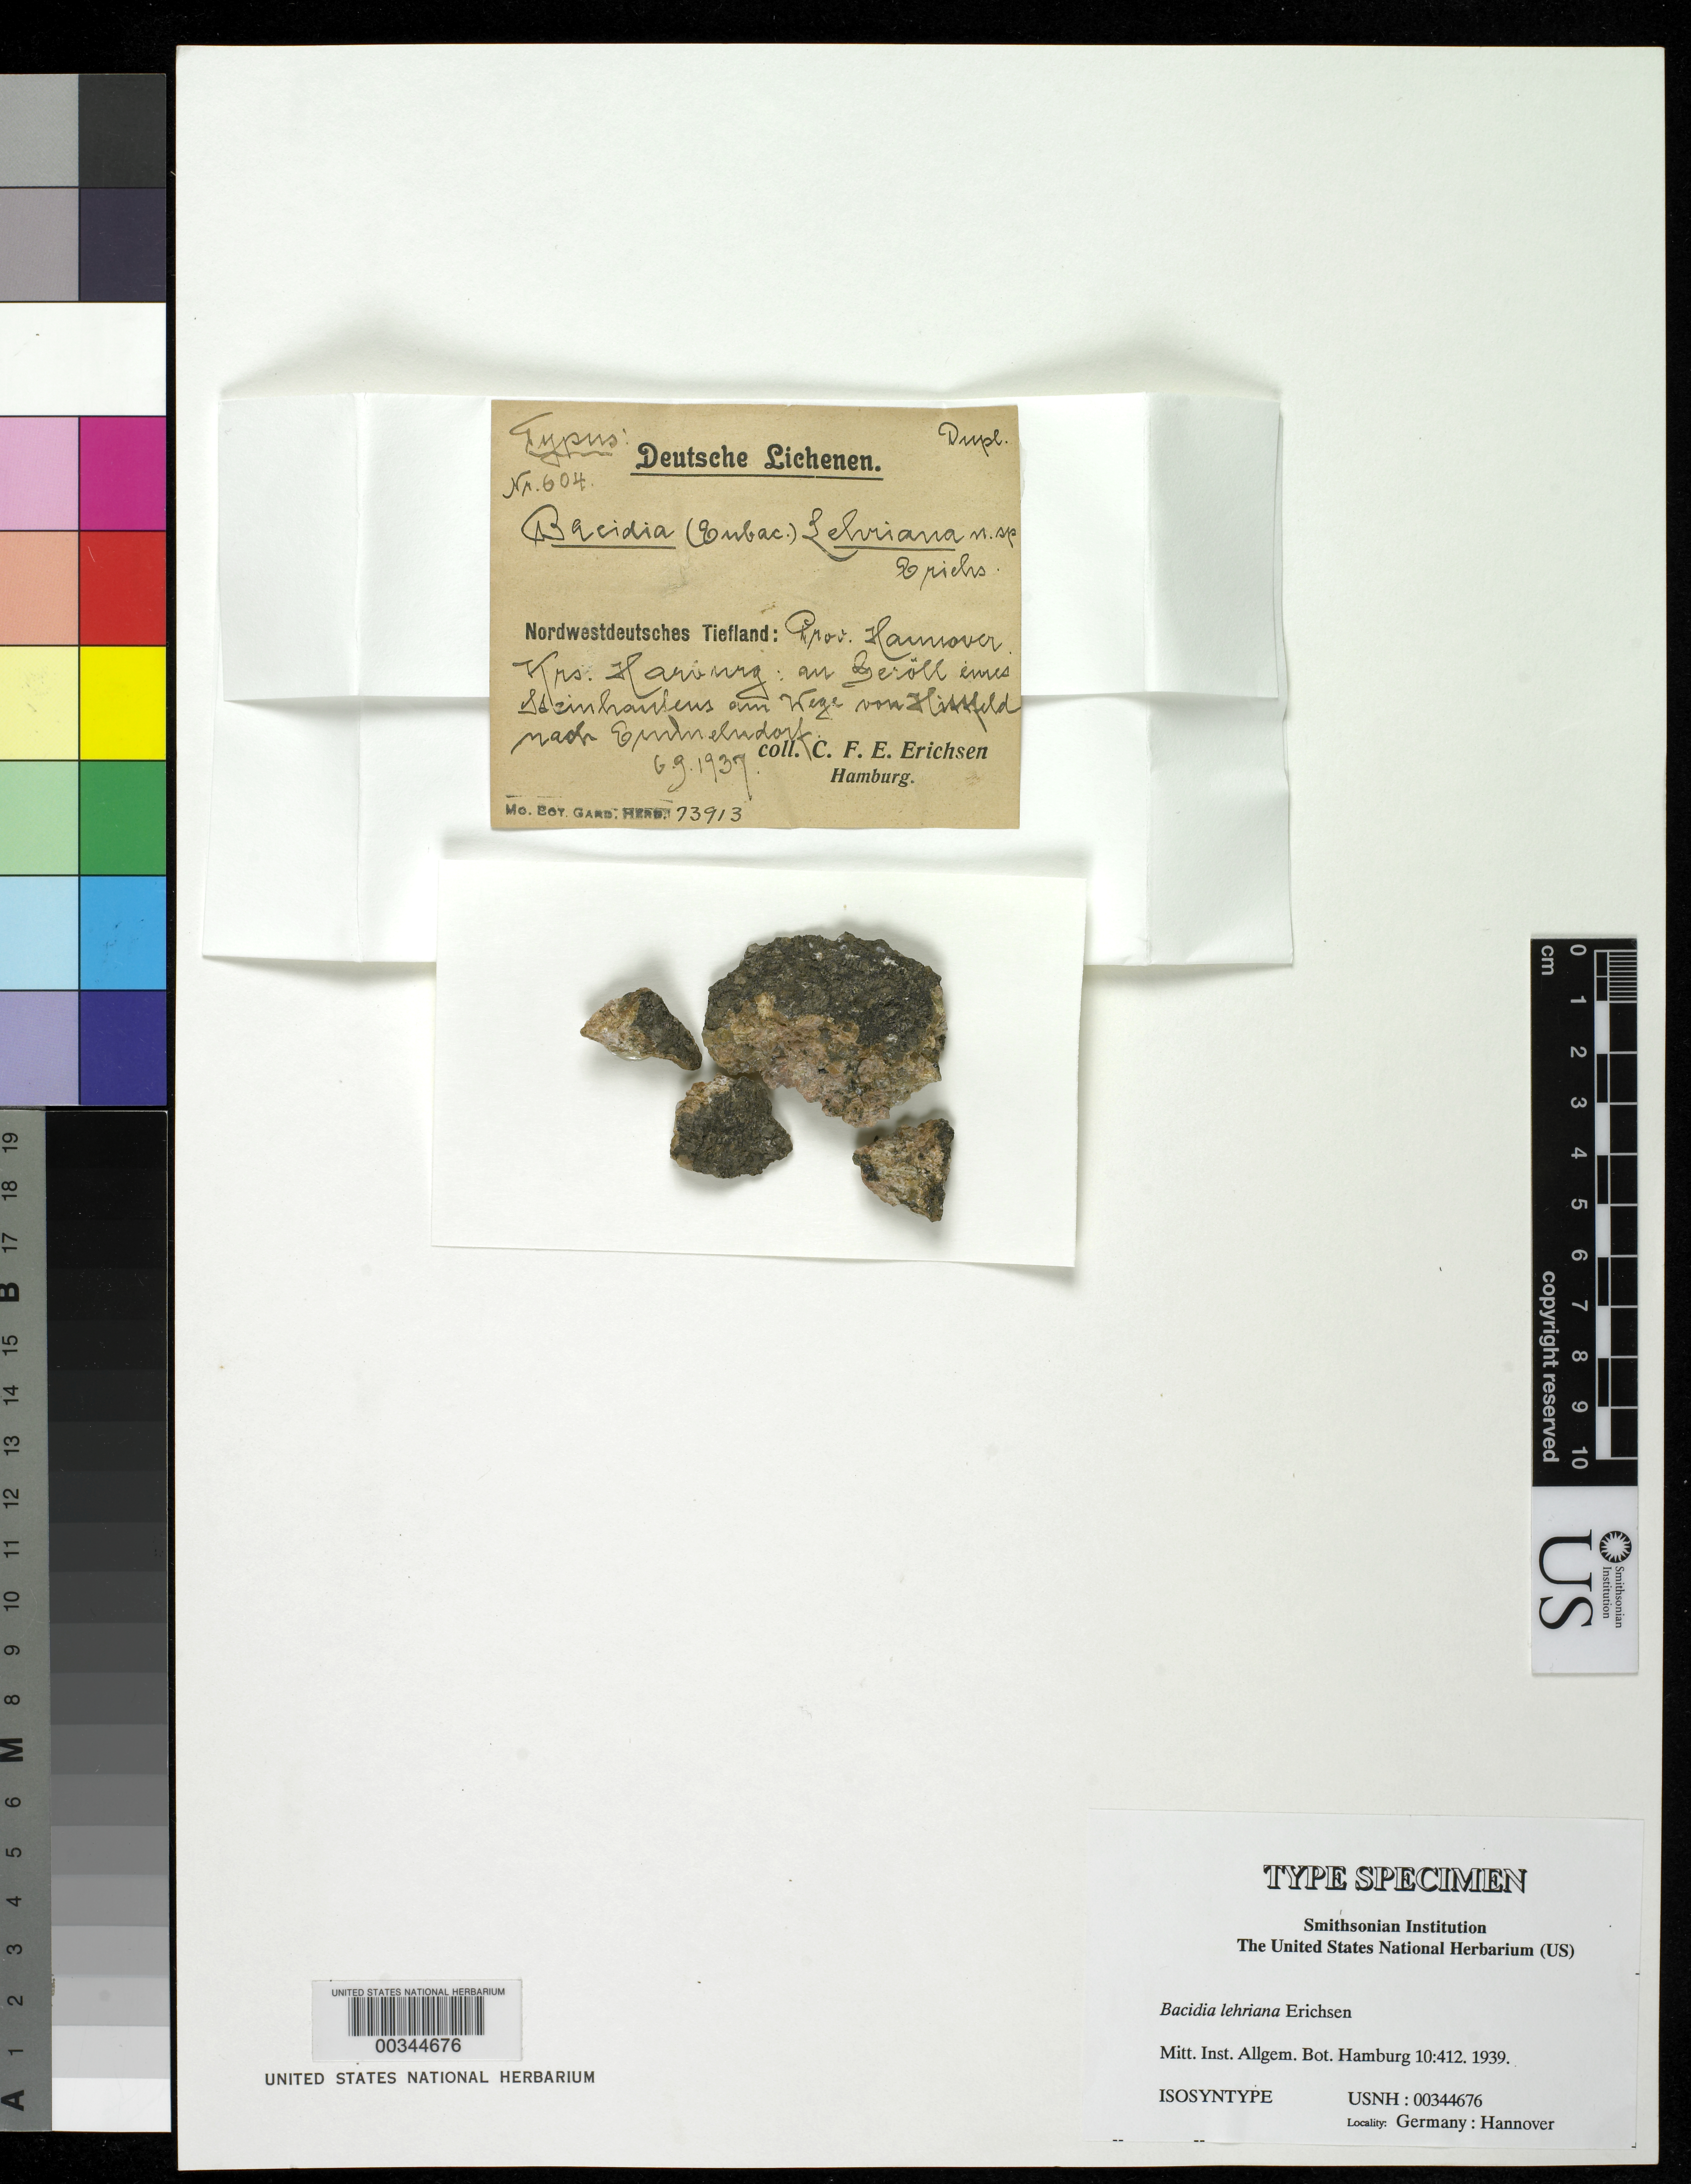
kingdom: Fungi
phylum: Ascomycota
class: Lecanoromycetes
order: Lecanorales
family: Ramalinaceae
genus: Bacidia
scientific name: Bacidia lehriana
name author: Erichsen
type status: Isosyntype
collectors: C. F. E. Erichsen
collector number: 604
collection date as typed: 06 Sep 1937 to 09 Jun 1937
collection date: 1937-06-09/1937-09-06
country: Germany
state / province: Niedersachsen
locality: Nordwestdeutsches tiefland, Hannover. [Northwest German low country, Hanover].